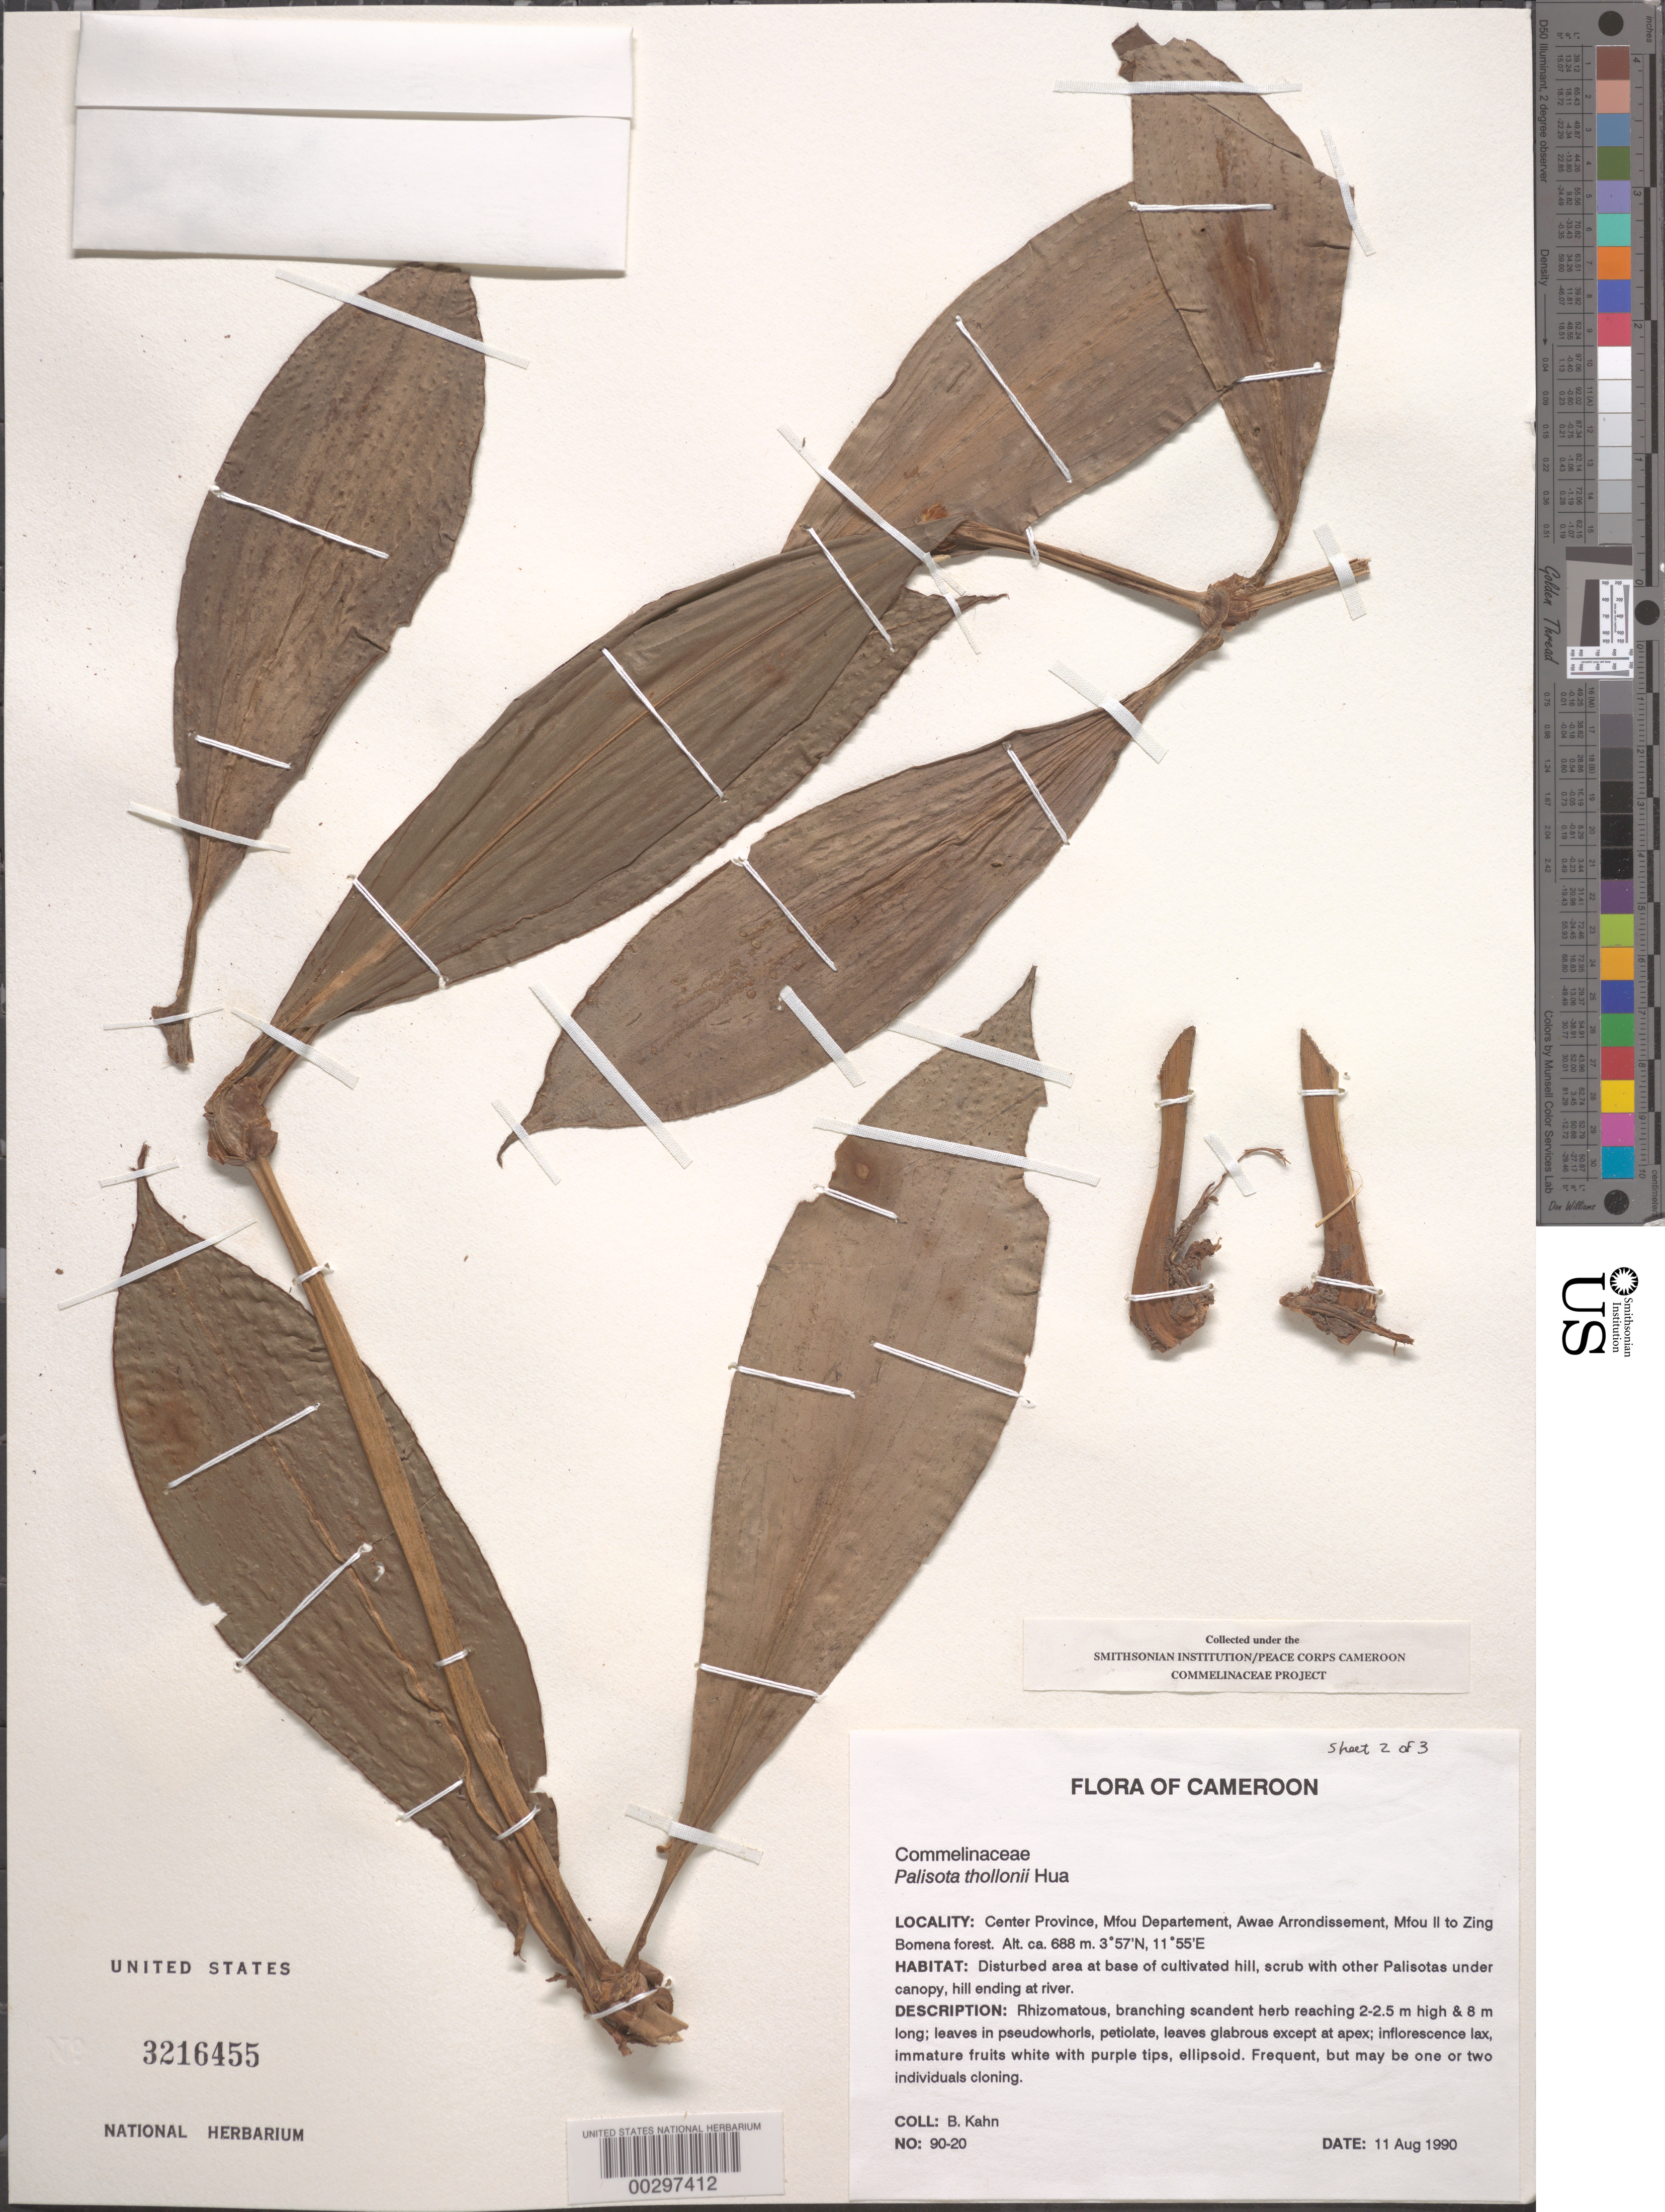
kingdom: Plantae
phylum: Tracheophyta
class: Liliopsida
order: Commelinales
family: Commelinaceae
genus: Palisota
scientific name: Palisota thollonii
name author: Hua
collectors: B. Kahn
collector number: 90-20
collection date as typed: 11 Aug 1990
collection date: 1990-08-11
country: Cameroon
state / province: Centre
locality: Mfou, awae arrondissement, bomena forest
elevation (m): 688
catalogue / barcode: US 3216455